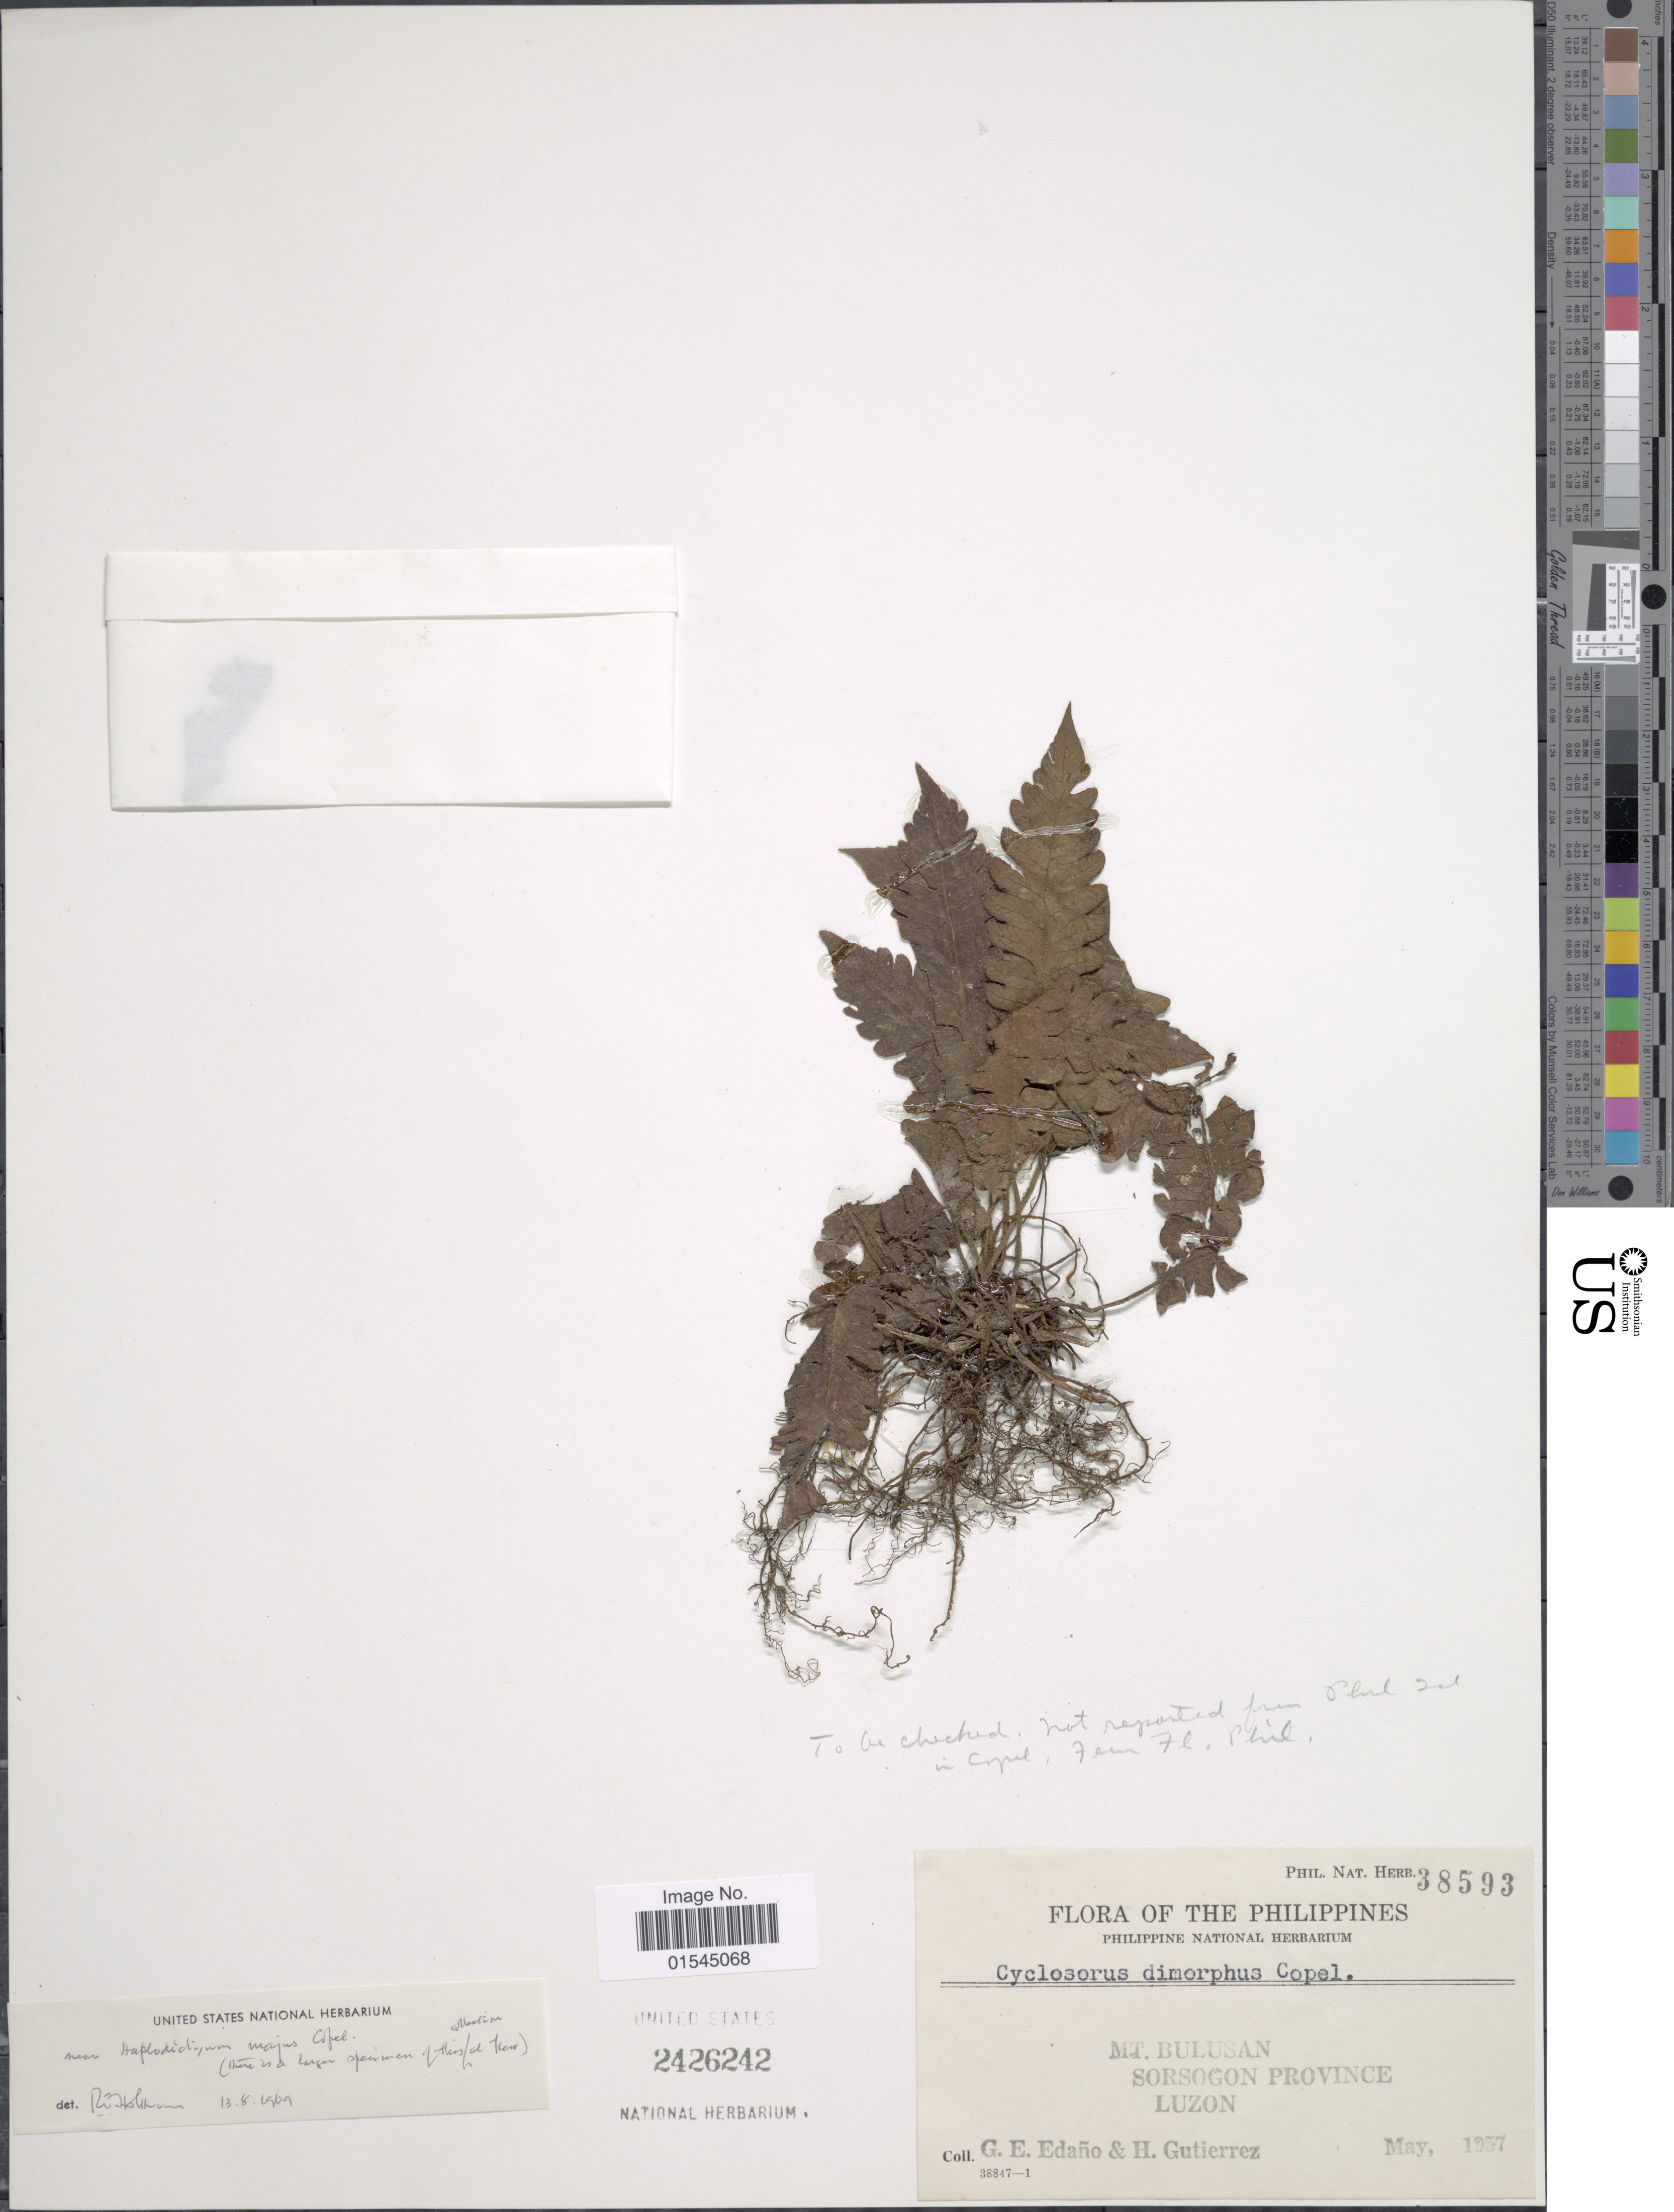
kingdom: Plantae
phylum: Tracheophyta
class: Polypodiopsida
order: Polypodiales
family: Thelypteridaceae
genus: Sphaerostephanos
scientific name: Sphaerostephanos major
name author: (Copel.) Holttum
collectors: G. E. Edaño & H. Gutierrez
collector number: Phil. Nat. Herb. 38593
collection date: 1957-05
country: Philippines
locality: Mt. Bulusan. Sorsogon Province. Luzon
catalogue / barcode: US 2426242